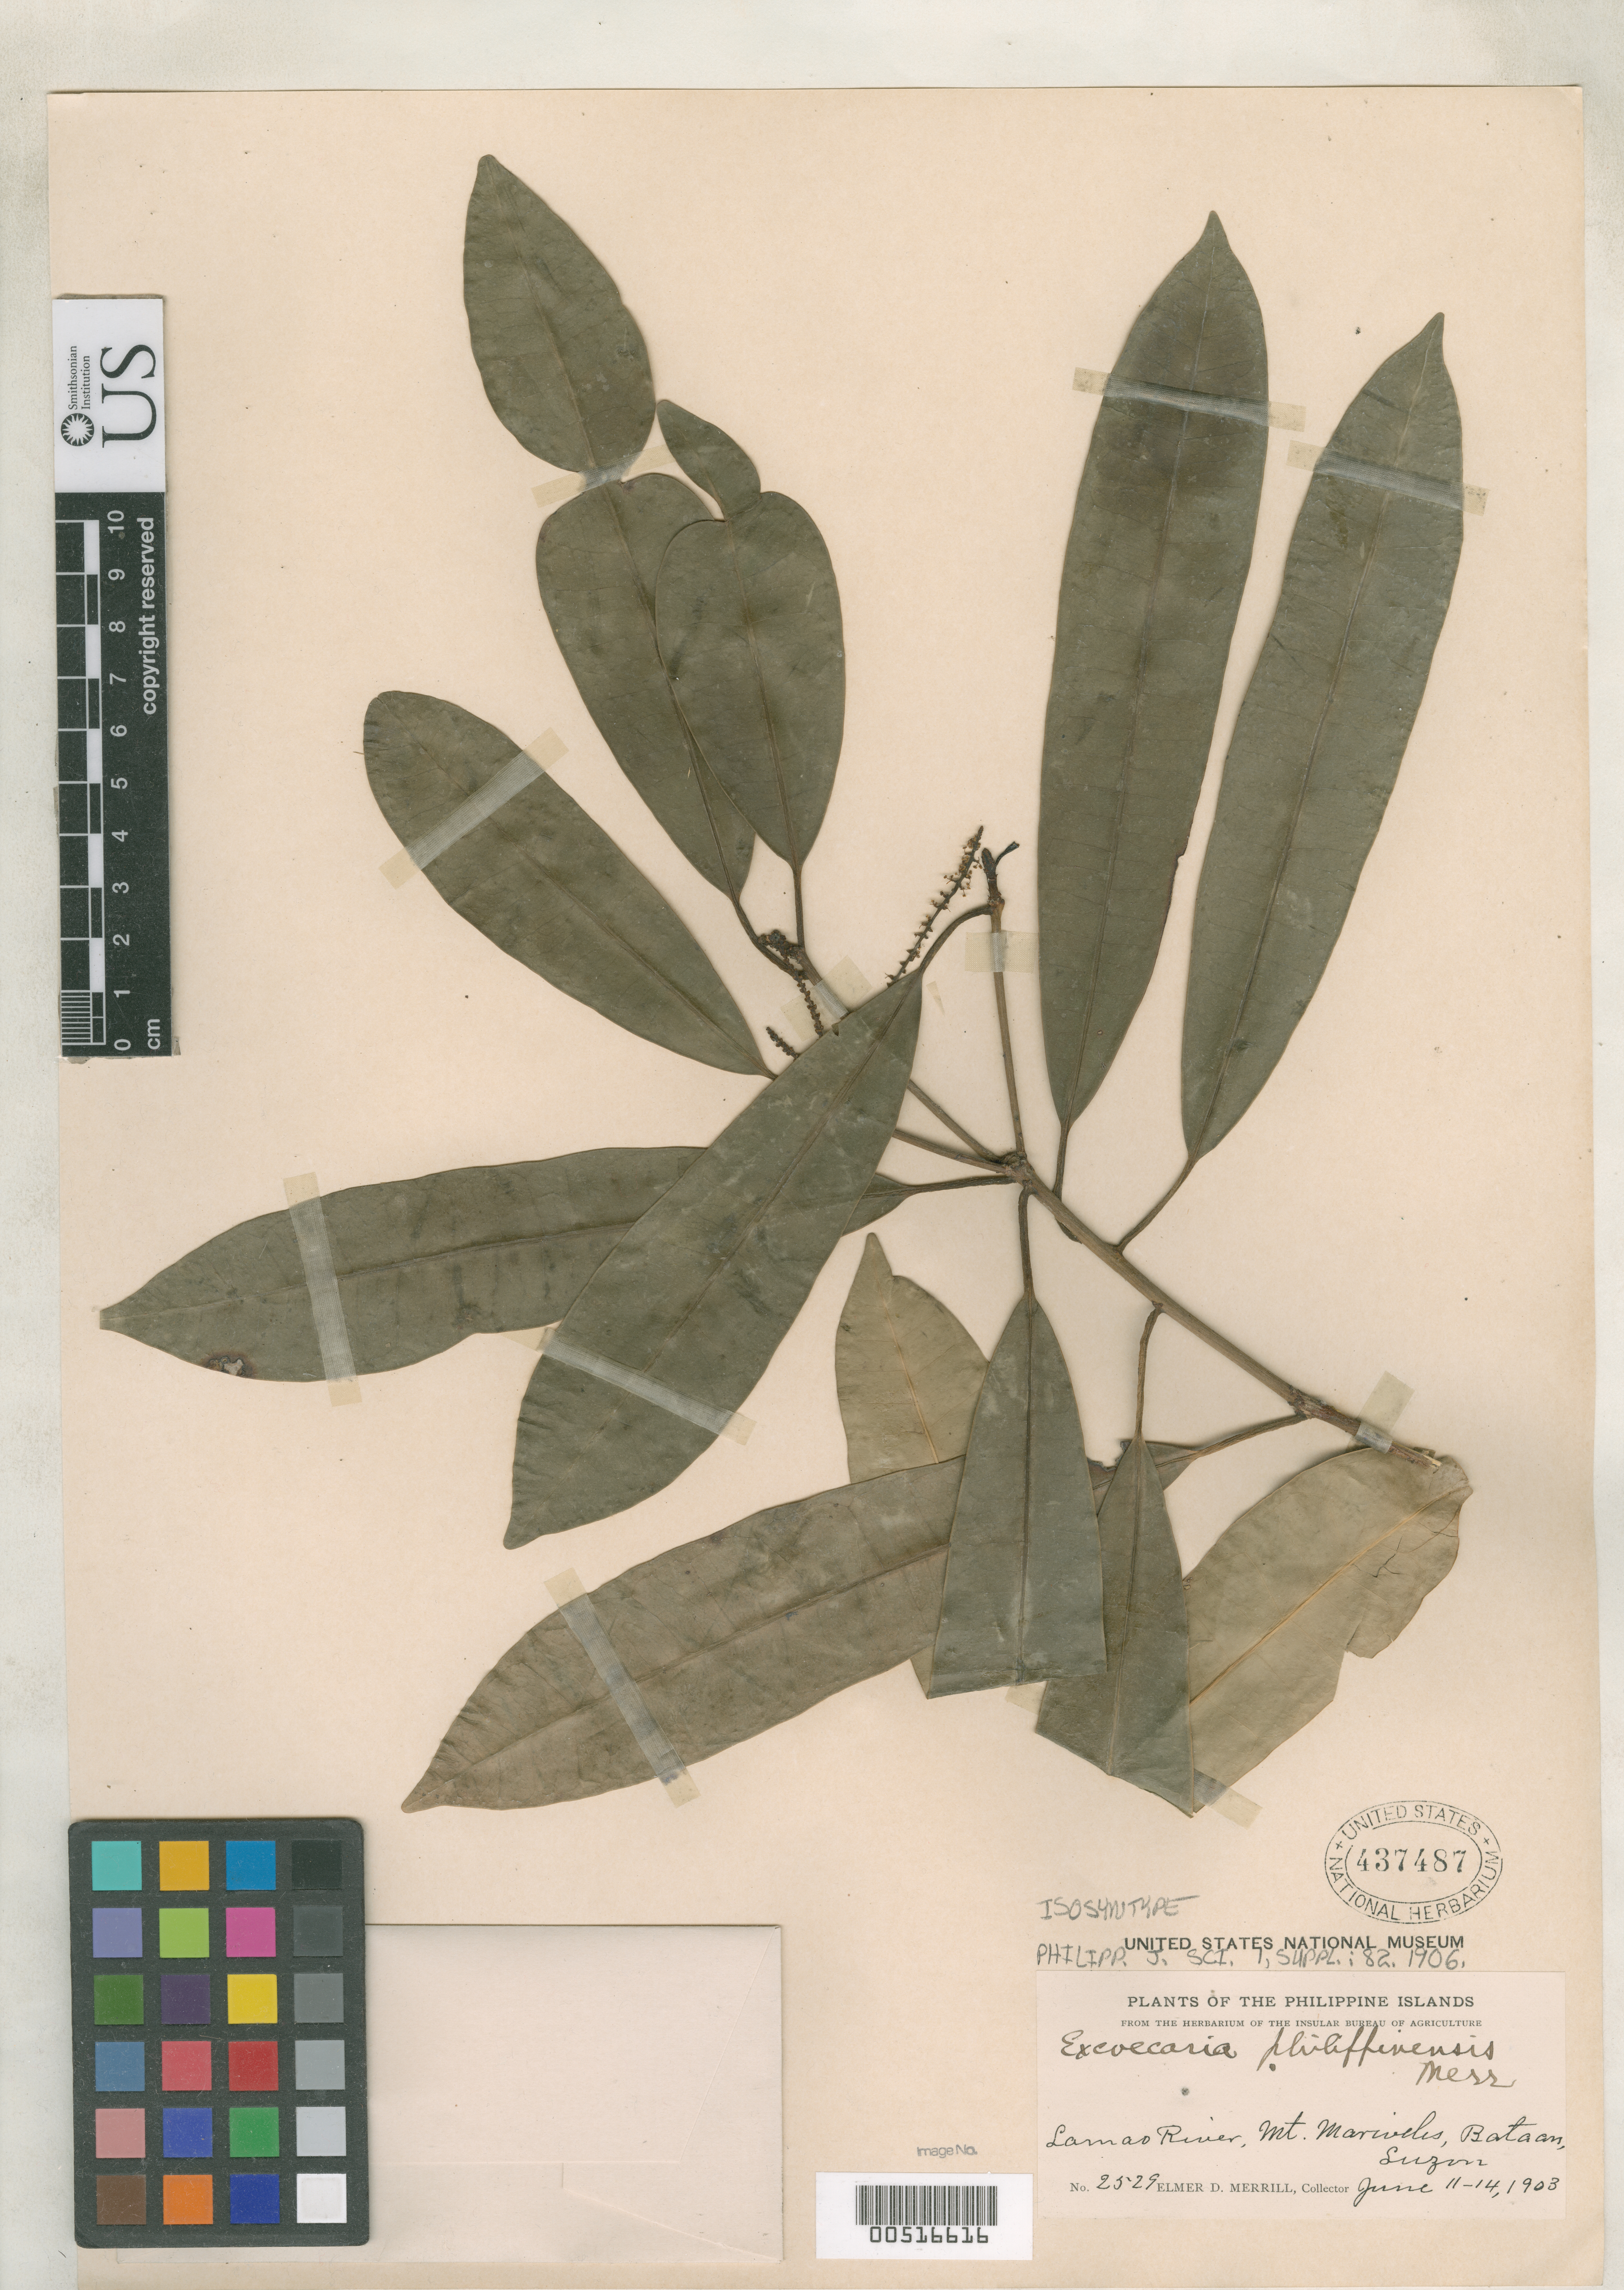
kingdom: Plantae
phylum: Tracheophyta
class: Magnoliopsida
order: Malpighiales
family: Euphorbiaceae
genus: Excoecaria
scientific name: Excoecaria philippinensis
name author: Merr.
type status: Isosyntype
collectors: E. D. Merrill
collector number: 2529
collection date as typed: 11 Jun 1903 to 14 Jun 1903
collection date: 1903-06-11/1903-06-14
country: Philippines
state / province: Central Luzon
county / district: Bataan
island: Luzon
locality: Lamao River, Mt. Marivales.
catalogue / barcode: US 437487